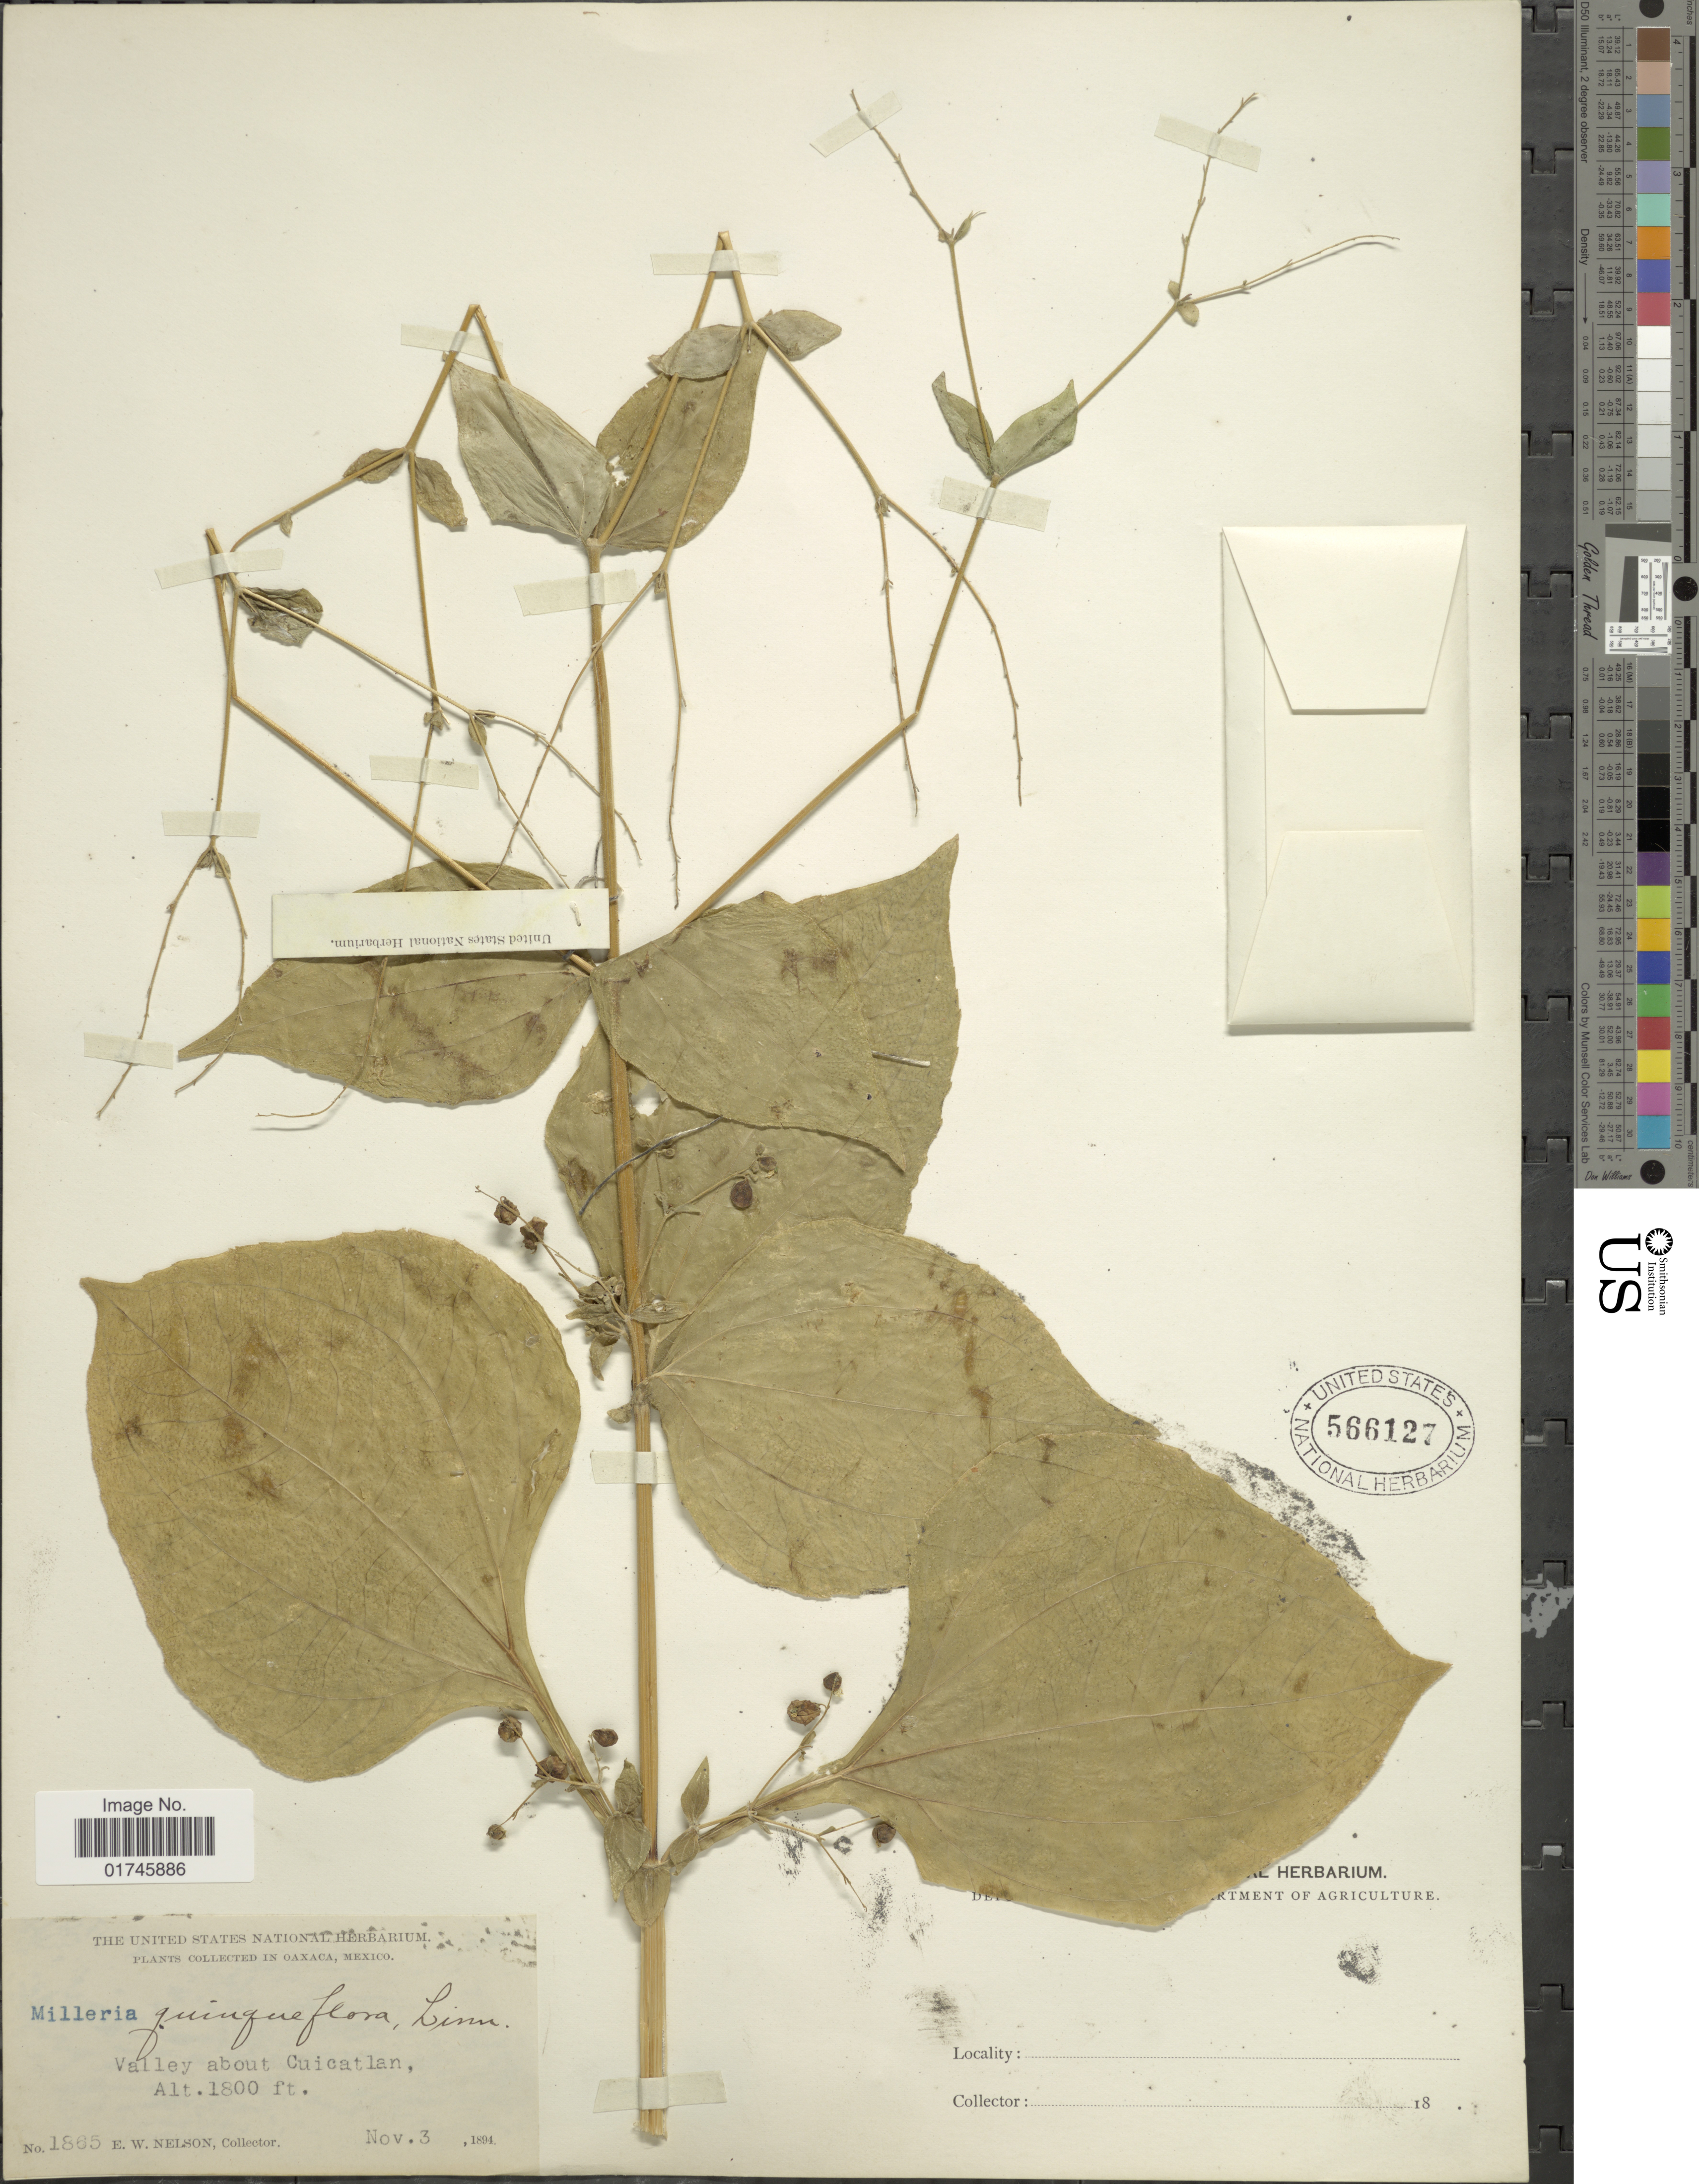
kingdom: Plantae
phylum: Tracheophyta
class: Magnoliopsida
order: Asterales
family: Asteraceae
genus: Milleria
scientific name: Milleria quinqueflora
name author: L.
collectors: E. W. Nelson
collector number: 1865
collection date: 1894-11-03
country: Mexico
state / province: Oaxaca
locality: Valley about Cuicatlan.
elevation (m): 549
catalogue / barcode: US 566127